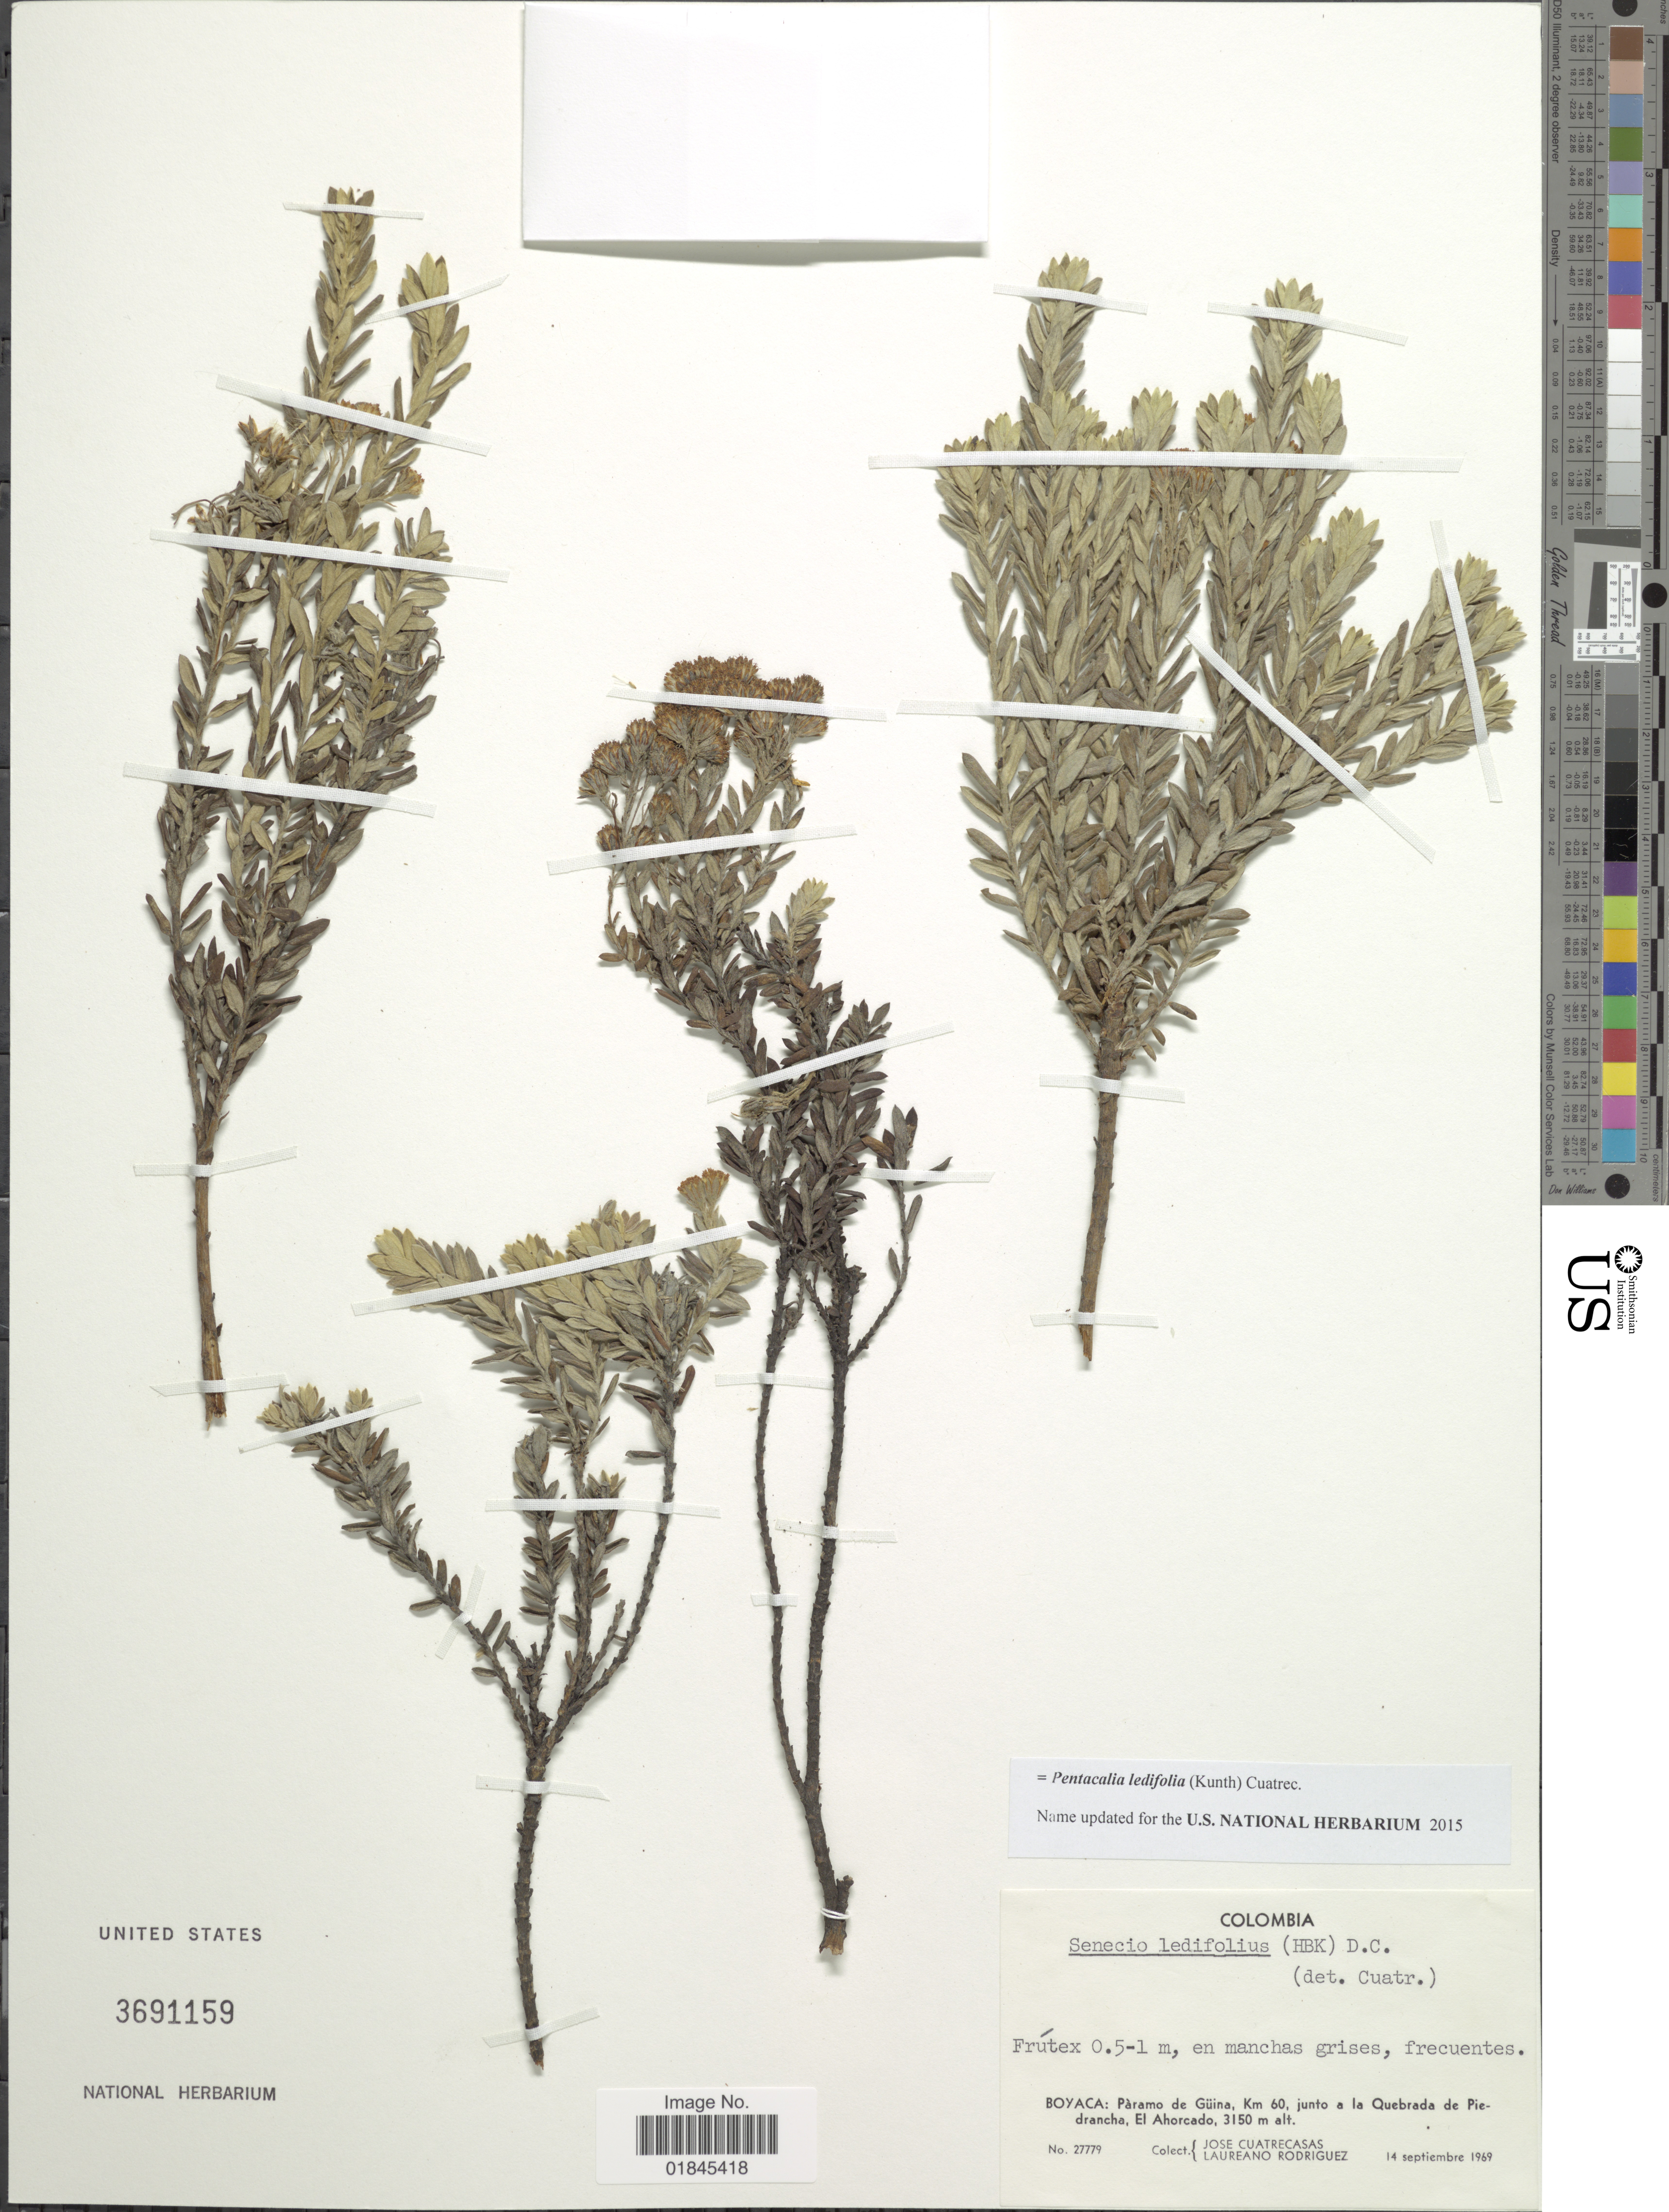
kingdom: Plantae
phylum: Tracheophyta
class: Magnoliopsida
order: Asterales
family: Asteraceae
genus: Pentacalia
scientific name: Pentacalia ledifolia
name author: (Kunth) Cuatrec.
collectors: J. Cuatrecasas & L. Rodriguez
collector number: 27779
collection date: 1969-09-14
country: Colombia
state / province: Boyacá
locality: Boyaca: Pàramo de Güina, Km 60, junto a la Quebrada de Piedrancha, El Ahorcado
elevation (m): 3150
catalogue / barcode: US 3691159